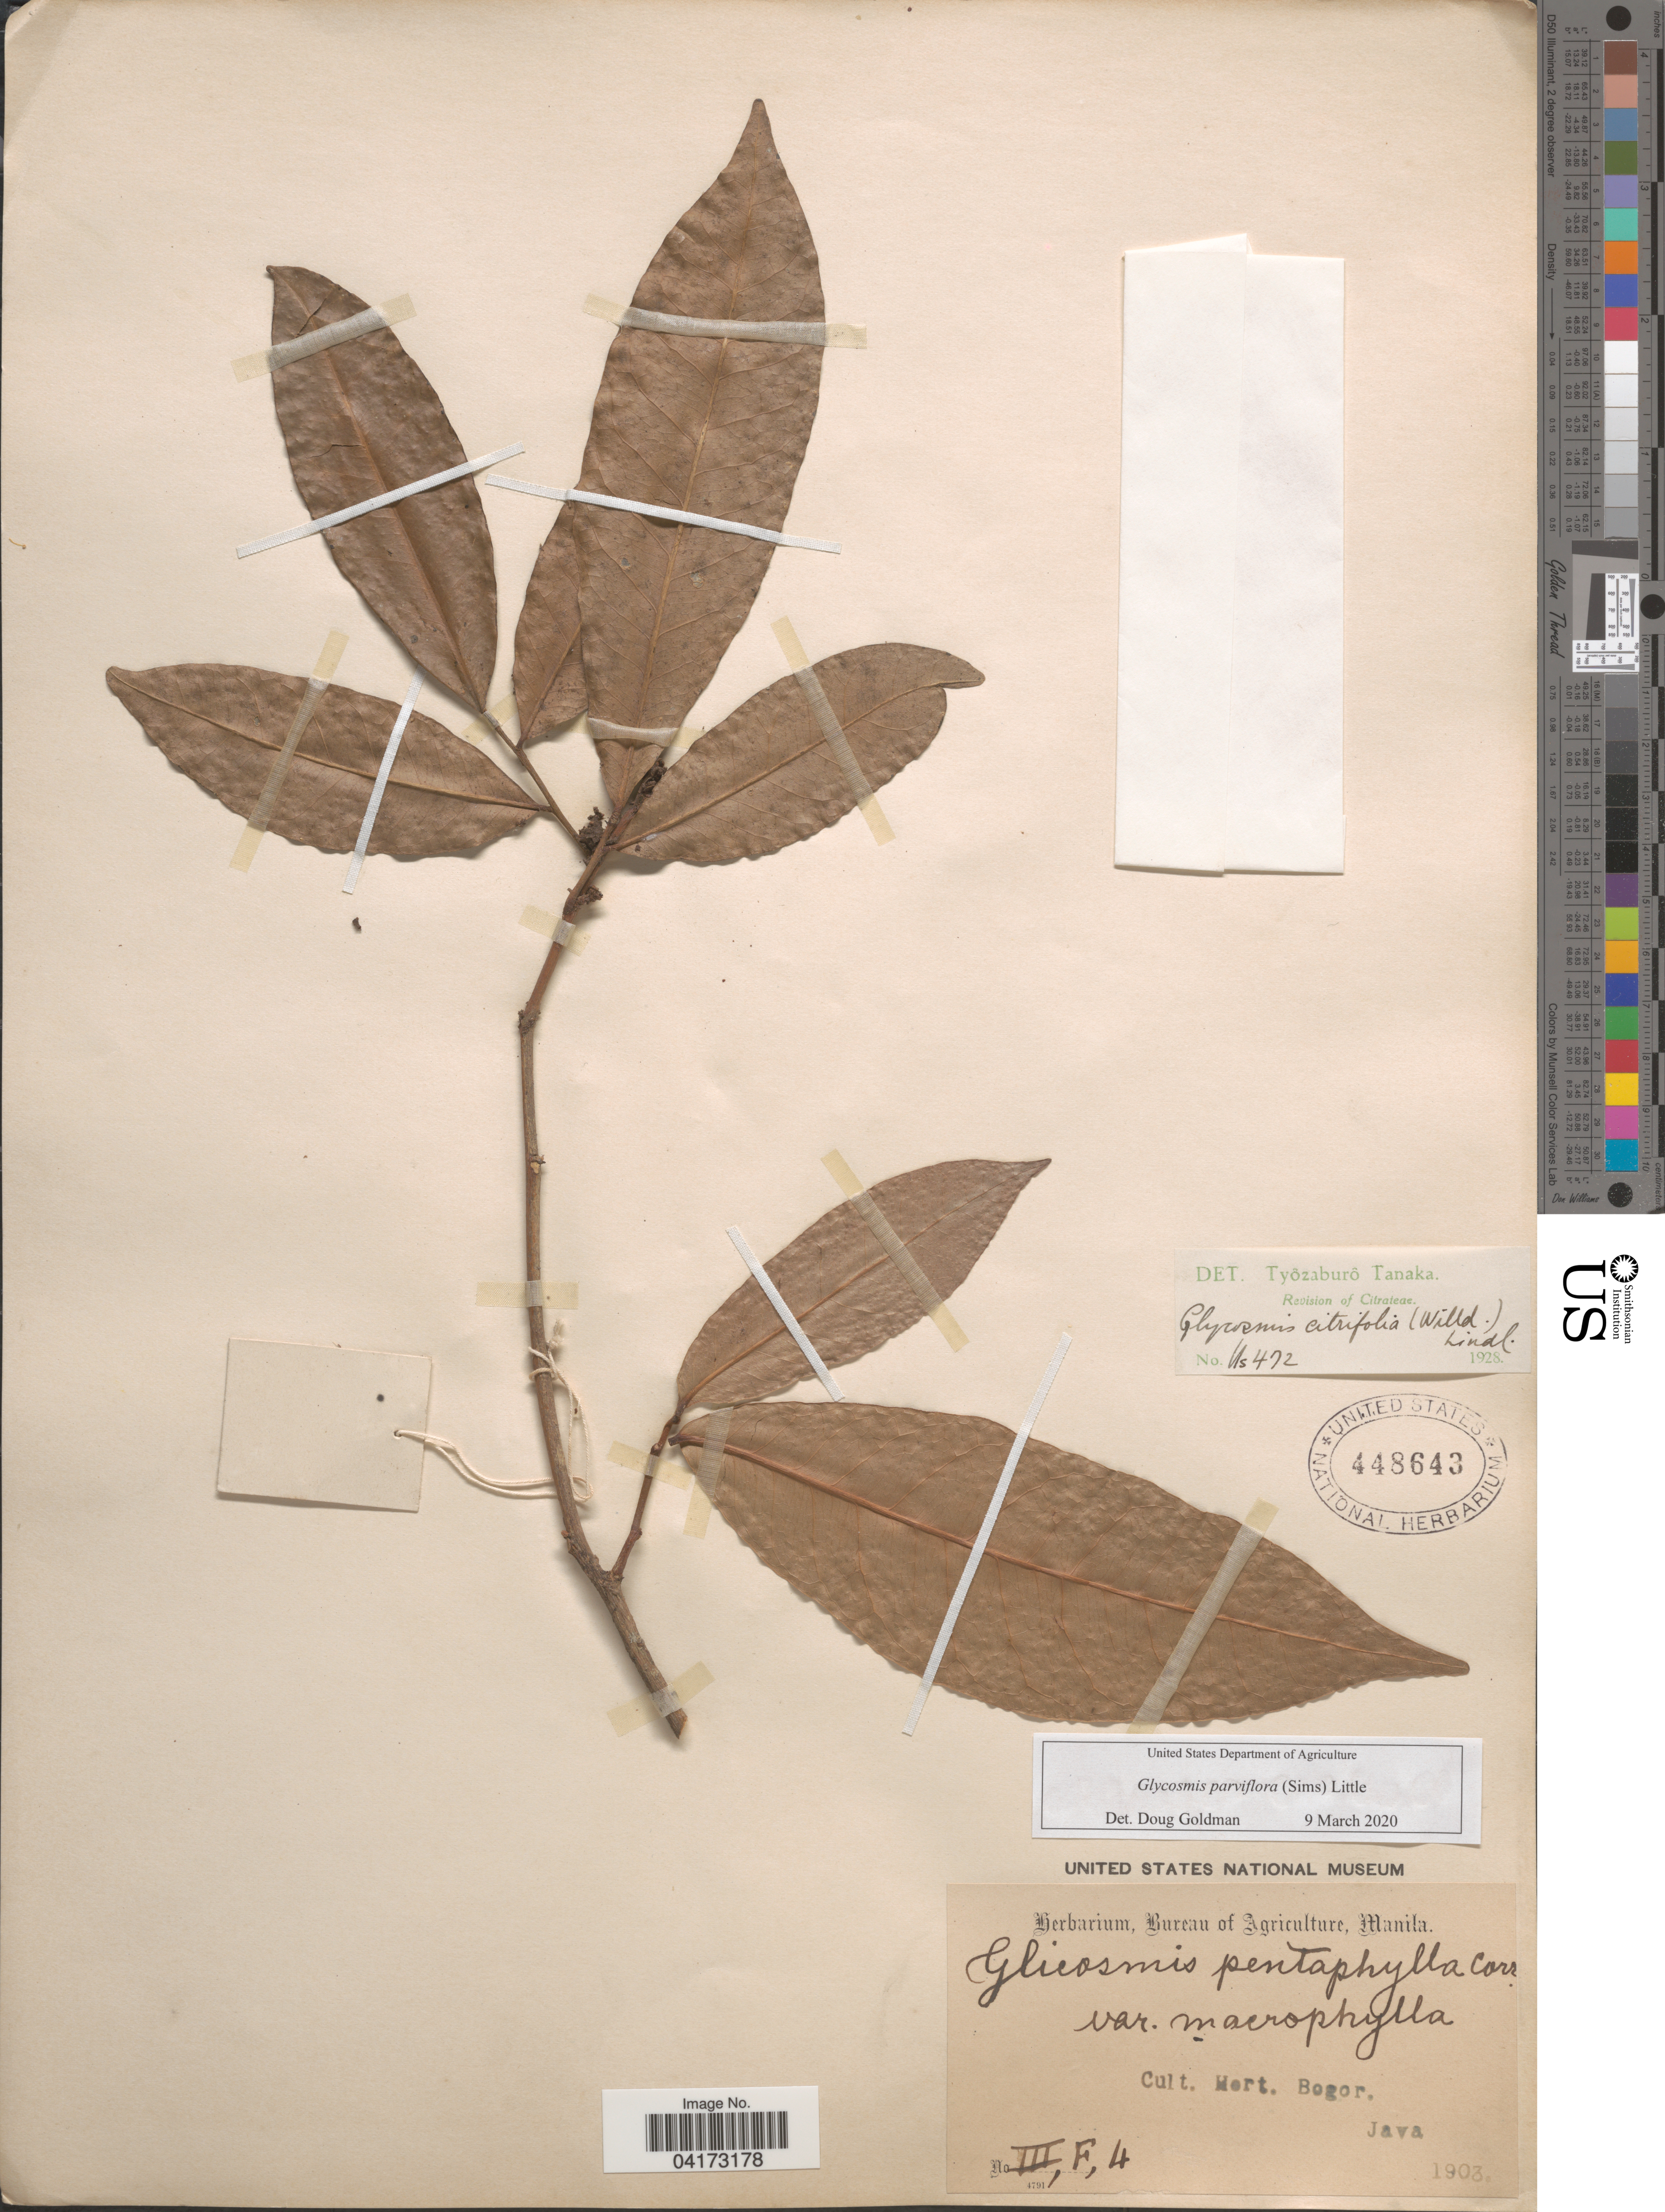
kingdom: Plantae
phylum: Tracheophyta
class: Magnoliopsida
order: Sapindales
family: Rutaceae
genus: Glycosmis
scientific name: Glycosmis parviflora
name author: (Sims) Little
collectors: ex Herb. Bur. Agric. Manila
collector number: IIIF4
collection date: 1903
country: Indonesia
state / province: Java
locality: Cult. Hort. Bogor.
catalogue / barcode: US 448643